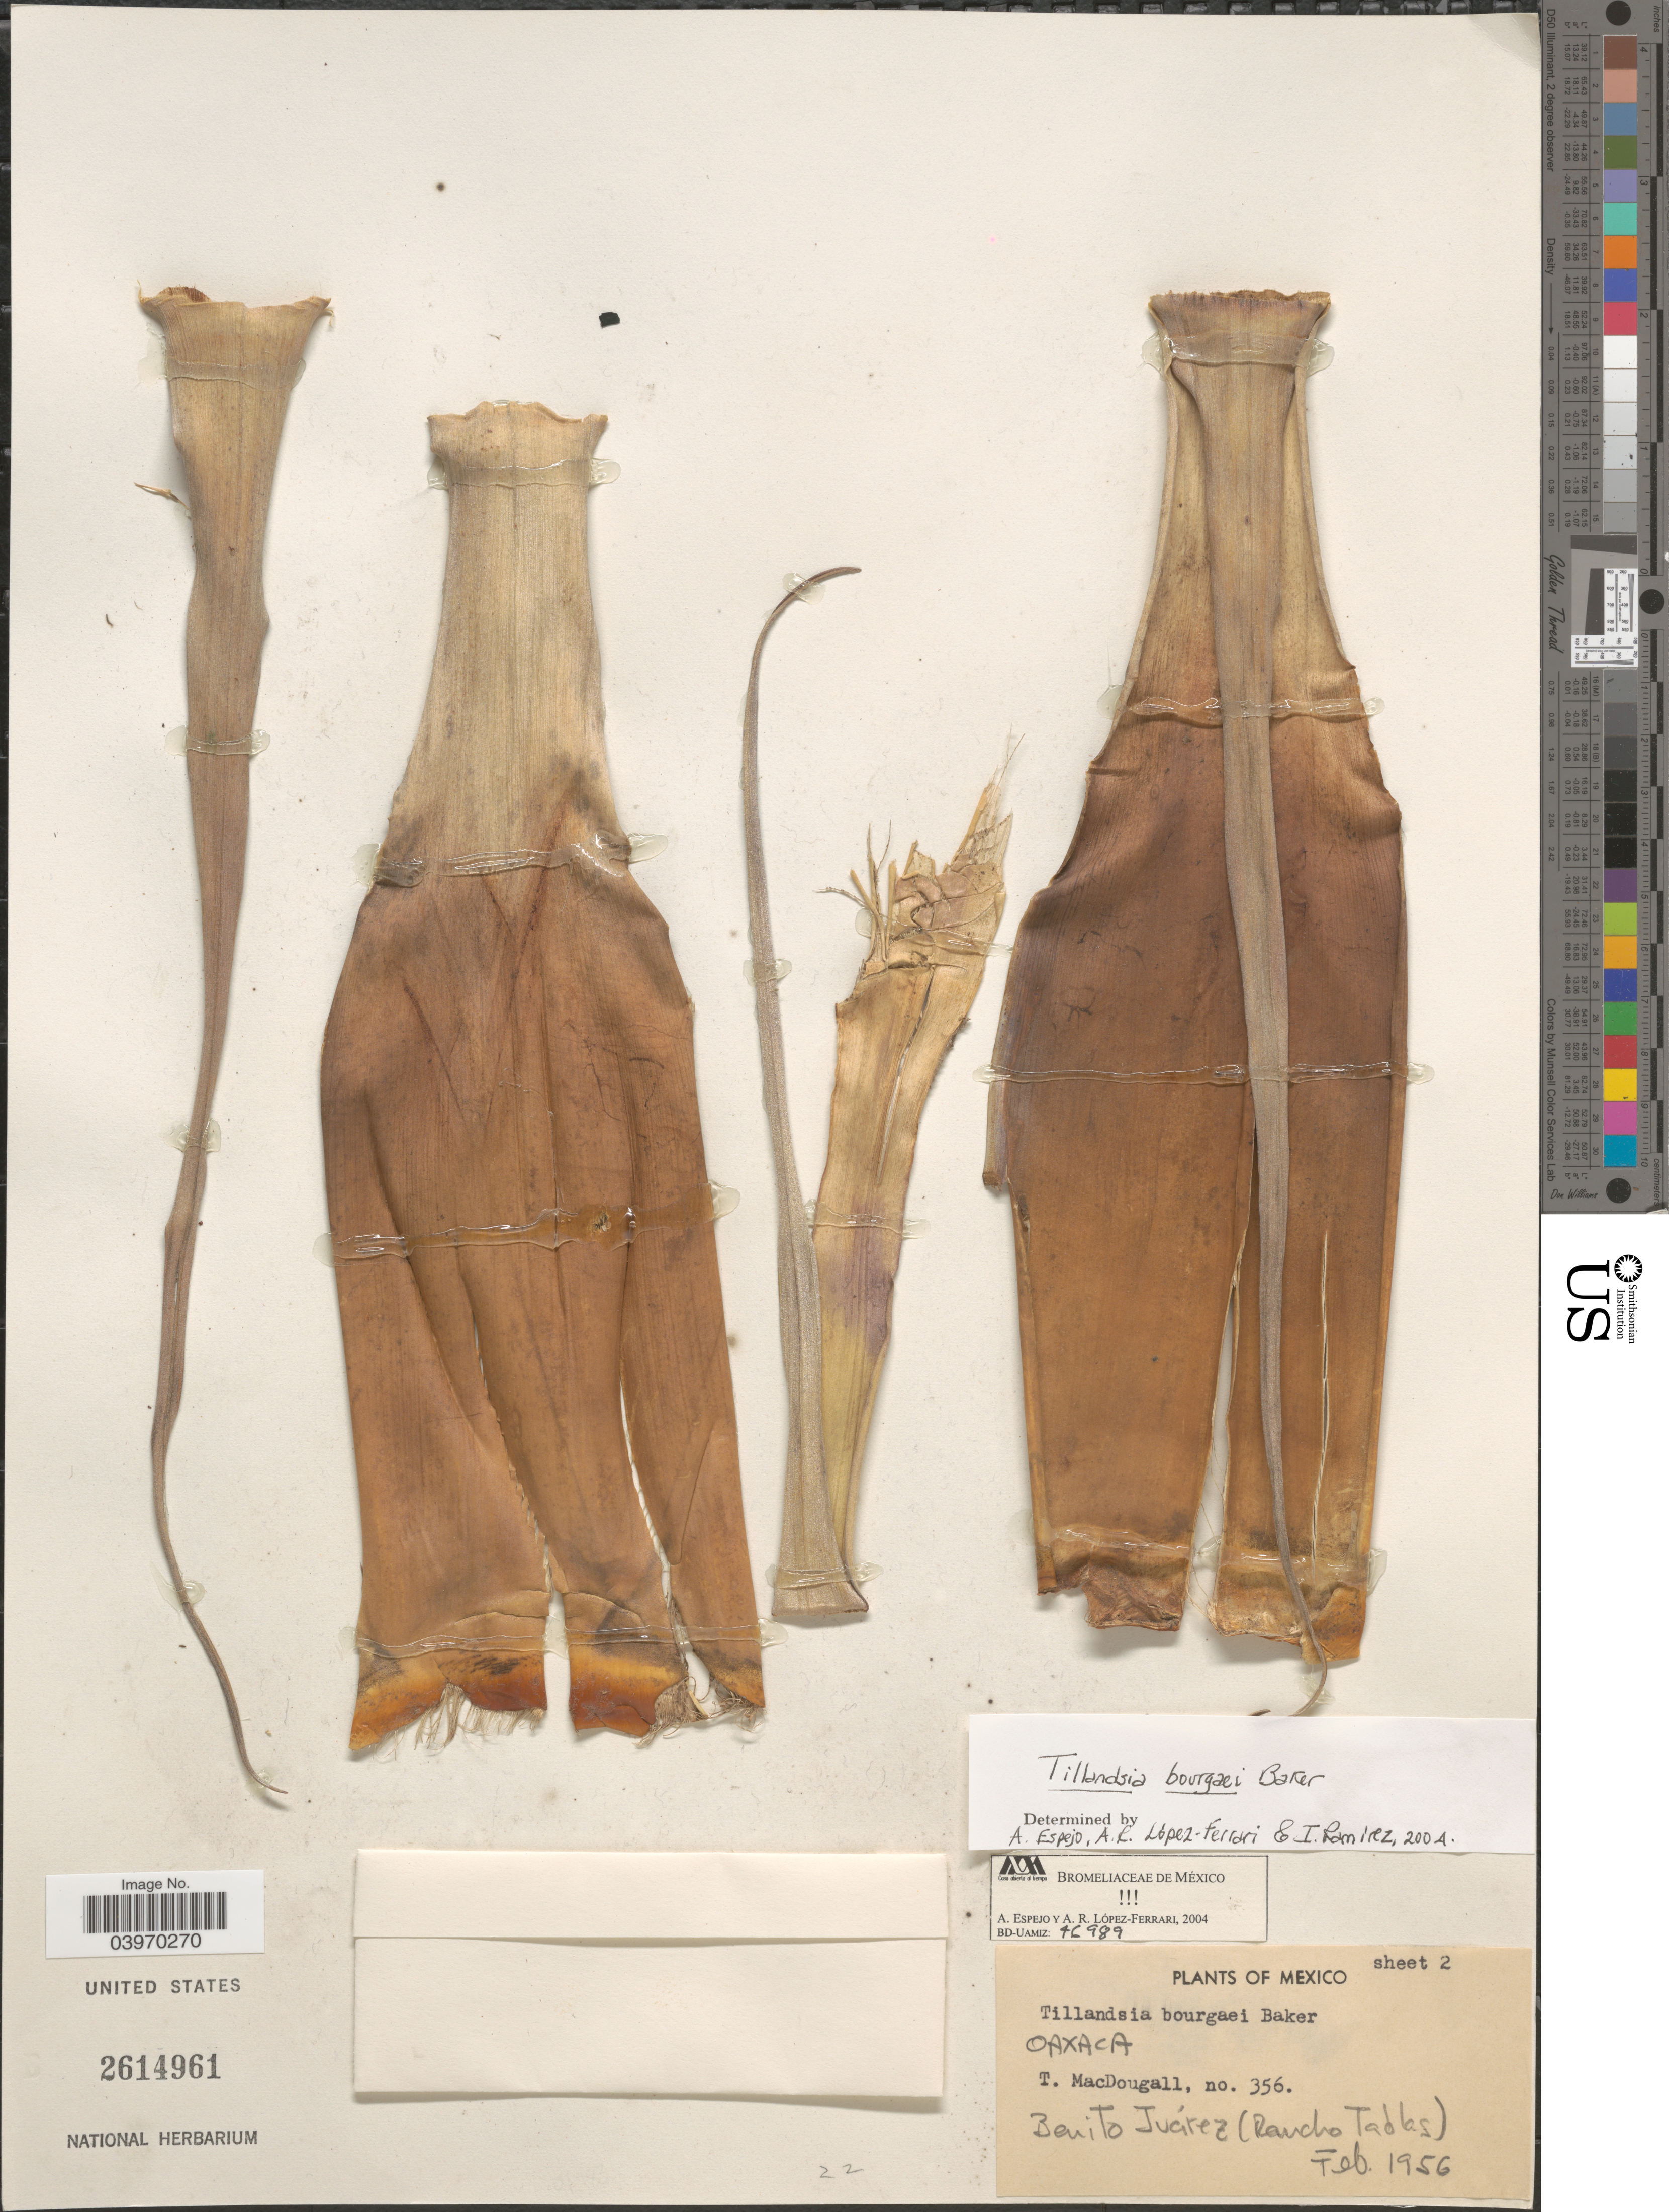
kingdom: Plantae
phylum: Tracheophyta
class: Liliopsida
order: Poales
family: Bromeliaceae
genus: Tillandsia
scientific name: Tillandsia bourgaei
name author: Baker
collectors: T. B. MacDougall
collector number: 356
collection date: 1956-02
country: Mexico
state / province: Oaxaca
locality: Benito Juárez (Rancho Tablas).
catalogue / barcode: US 2614961